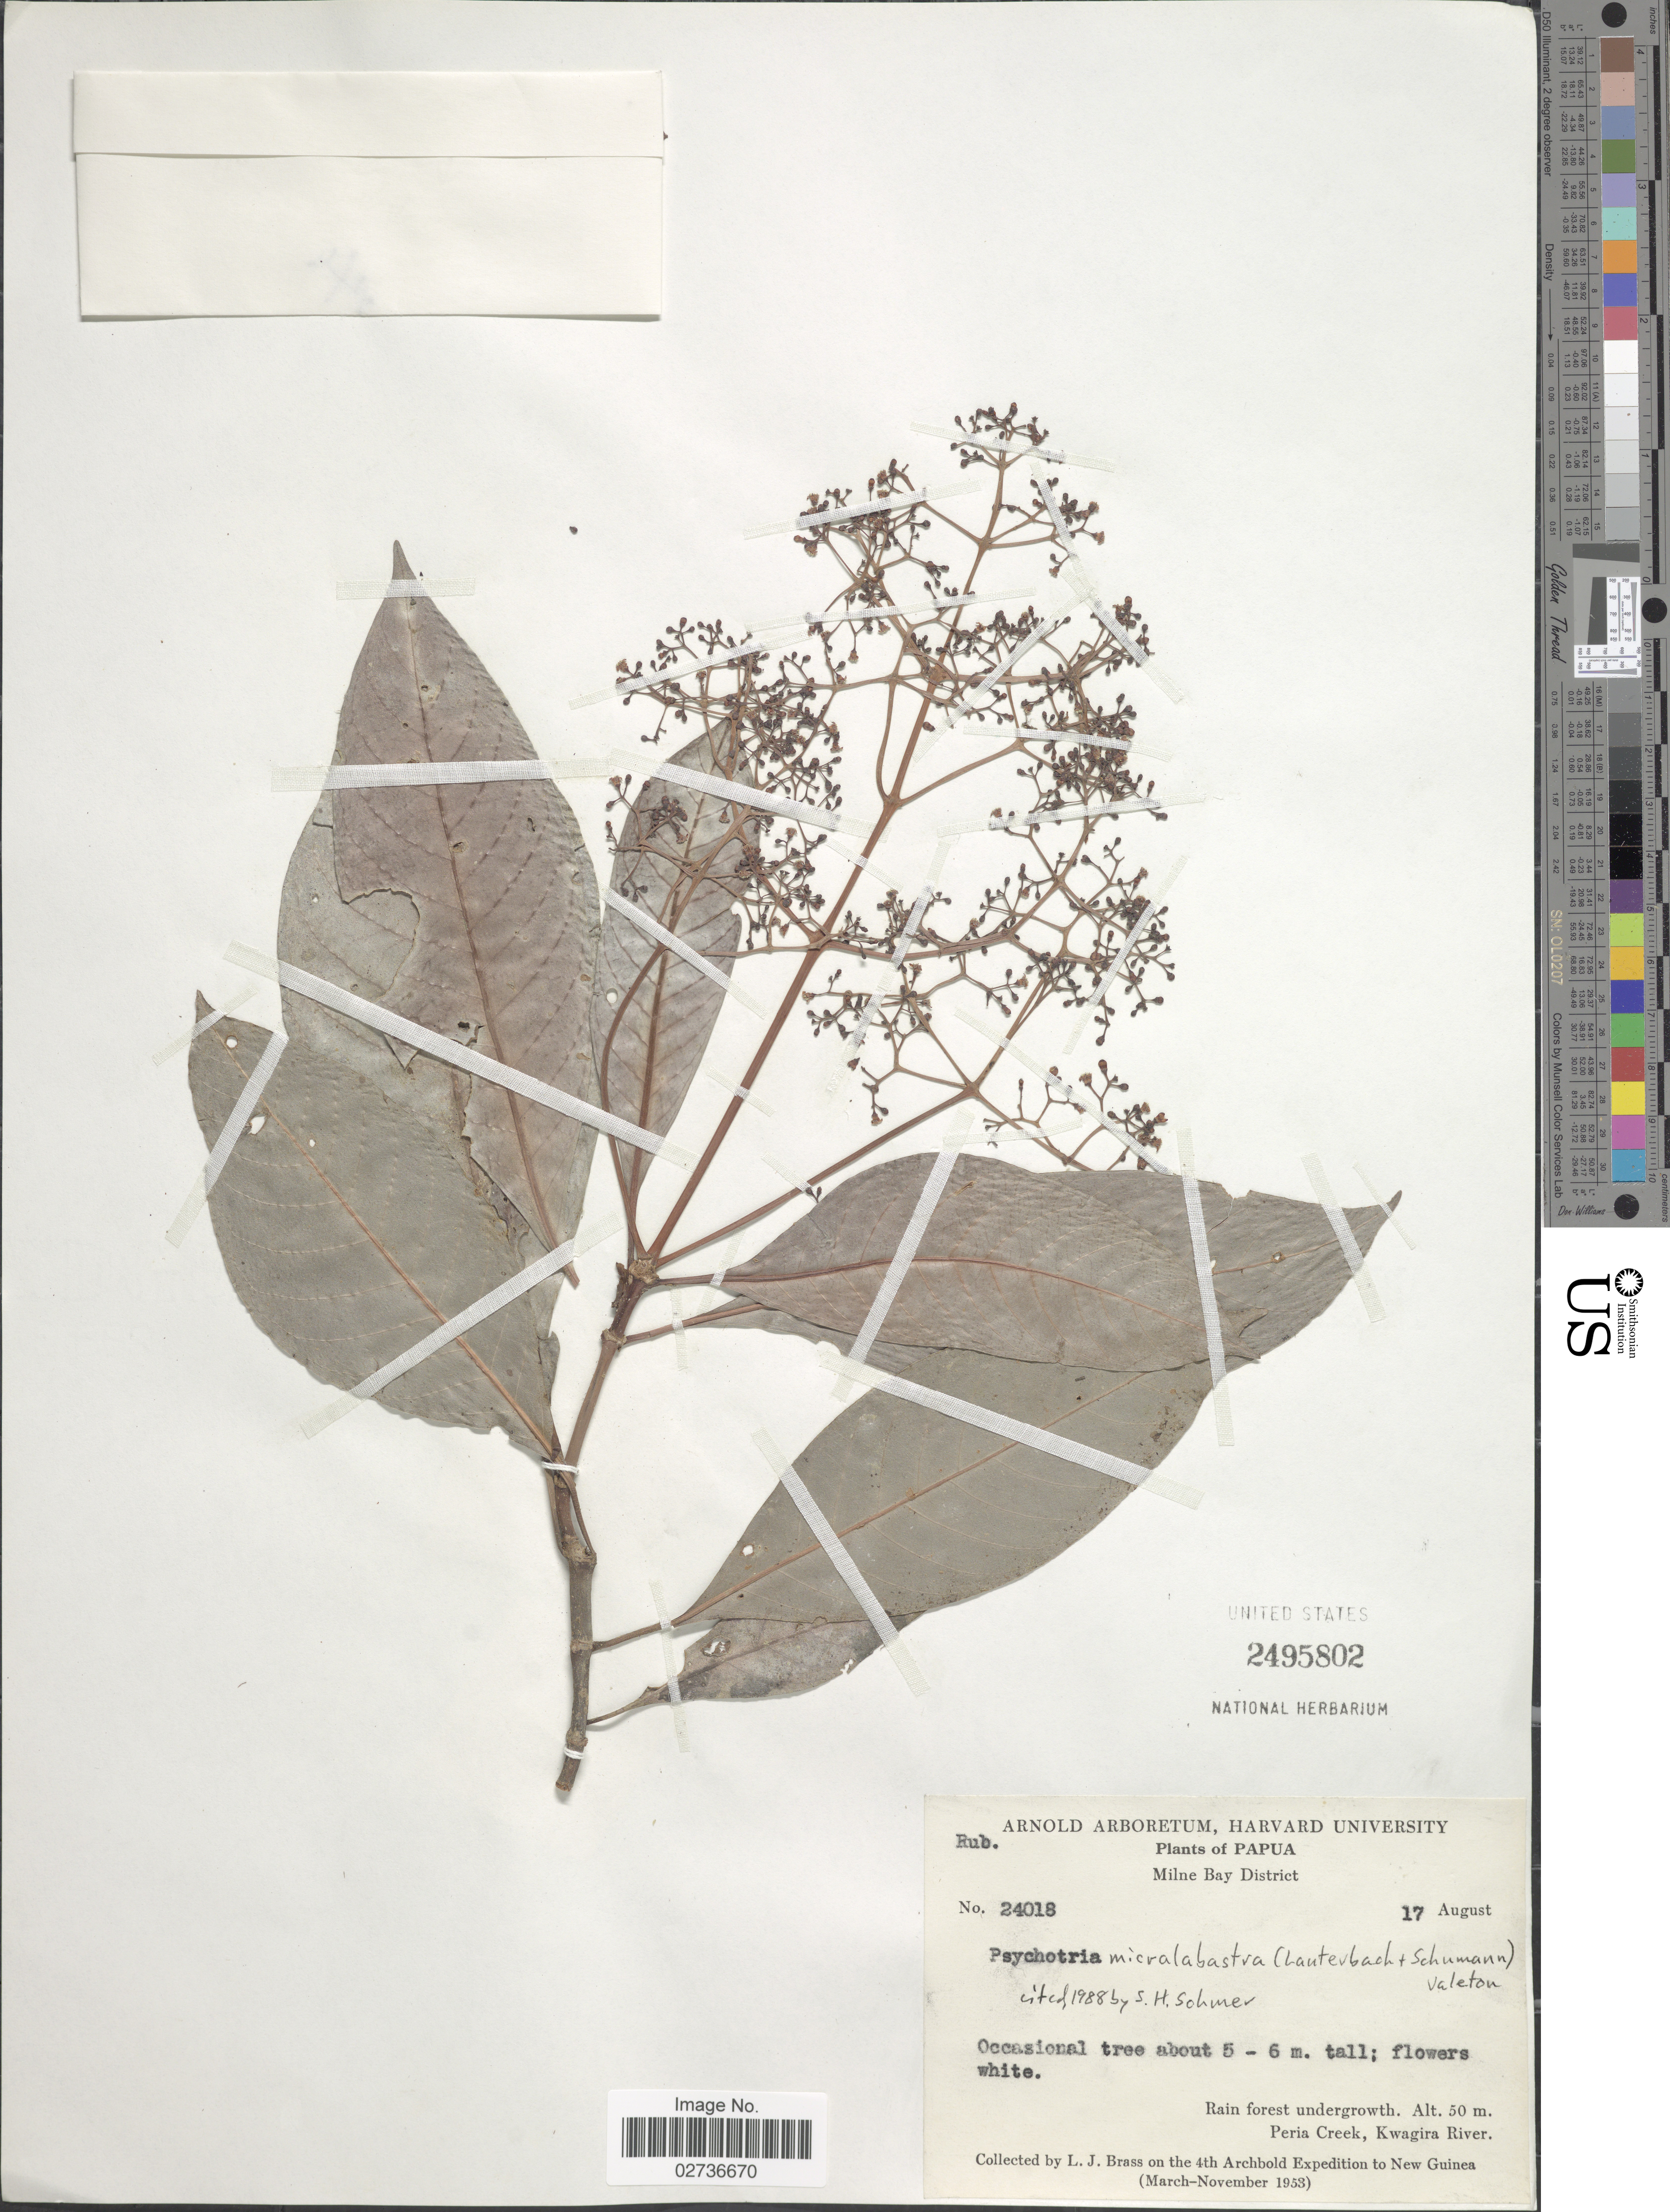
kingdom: Plantae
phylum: Tracheophyta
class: Magnoliopsida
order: Gentianales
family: Rubiaceae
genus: Psychotria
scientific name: Psychotria micralabastra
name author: (Lauterb. & K. Schum.) Valeton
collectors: L. J. Brass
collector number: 24018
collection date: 1953-08-17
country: Papua New Guinea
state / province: Milne Bay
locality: Papua, Milne Bay District, Rain forest undergrowth, Peria Creek, Kwagira River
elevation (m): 50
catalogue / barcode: US 2495802